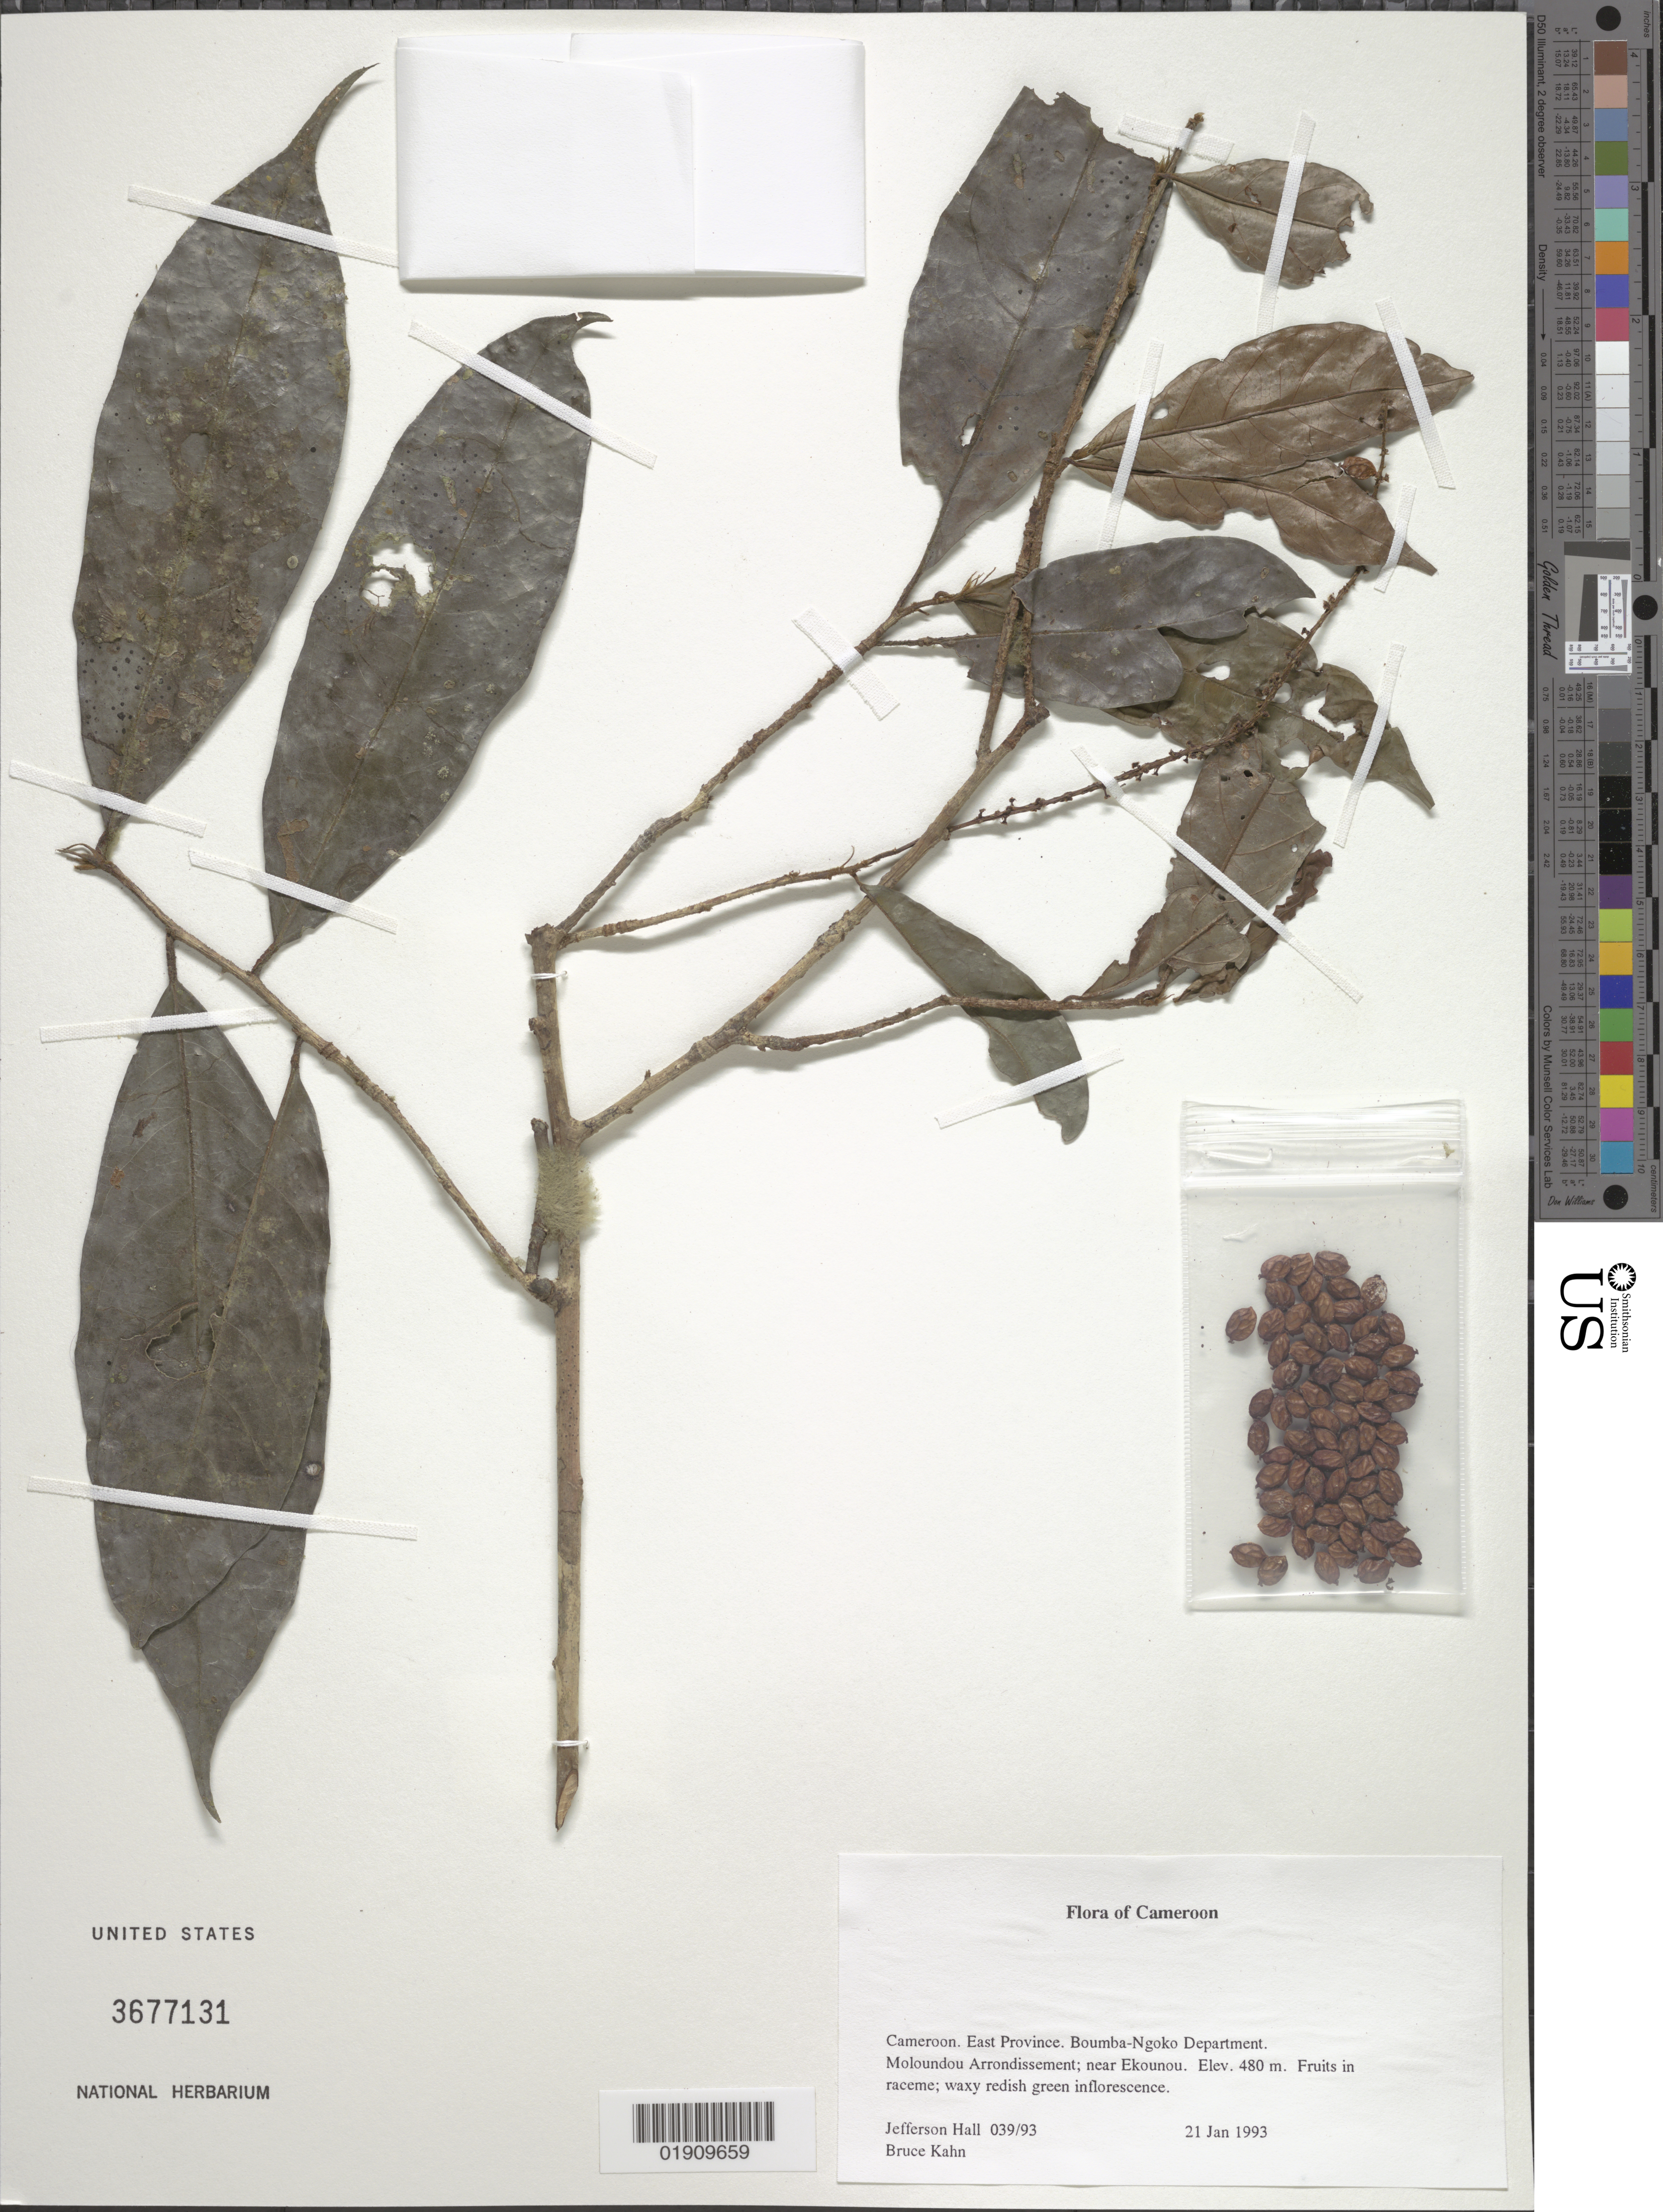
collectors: J. Hall & B. Kahn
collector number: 039/93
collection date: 1993-01-21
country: Cameroon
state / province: Est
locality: Boumba-Ngoko Department. Boumba-Ngoko Department. Moloundou Arroundissement; Ekounou,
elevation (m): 480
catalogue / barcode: US 3677131